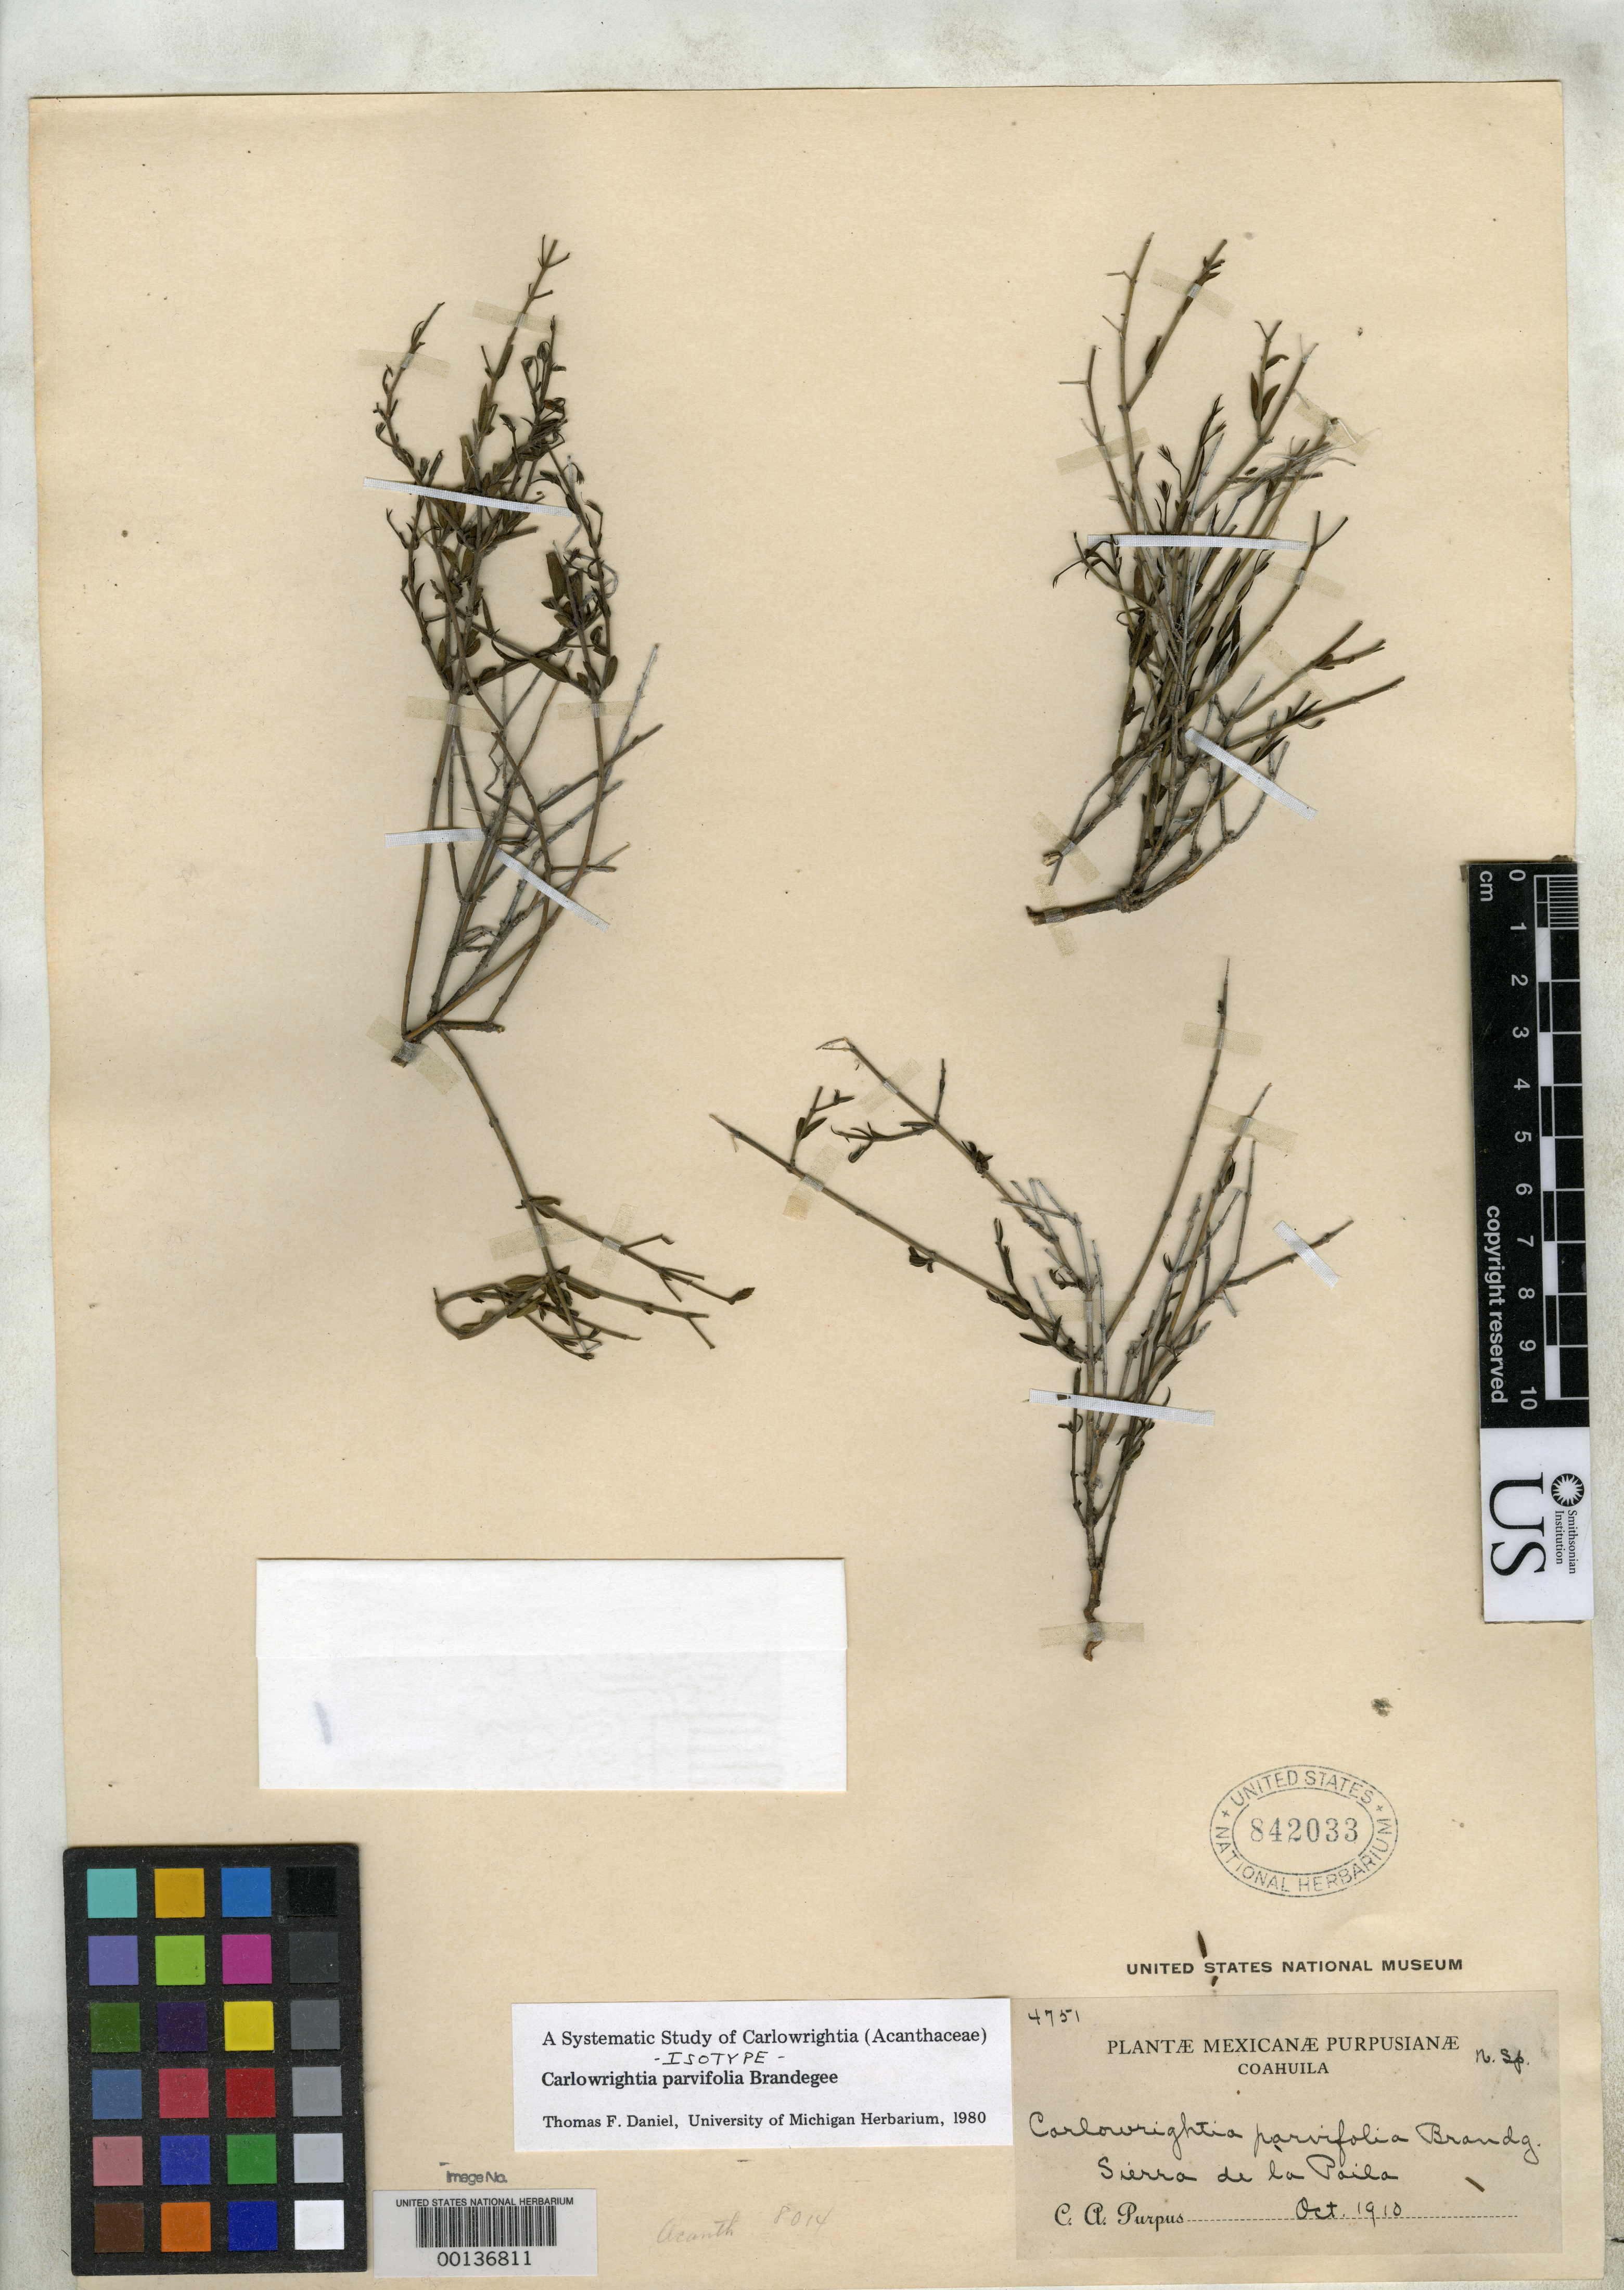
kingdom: Plantae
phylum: Tracheophyta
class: Magnoliopsida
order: Lamiales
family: Acanthaceae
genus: Carlowrightia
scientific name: Carlowrightia parvifolia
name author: Brandegee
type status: Isotype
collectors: C. A. Purpus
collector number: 4751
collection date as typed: Oct 1910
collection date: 1910-10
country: Mexico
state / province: Coahuila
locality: Sierra de La Paila.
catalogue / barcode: US 842033